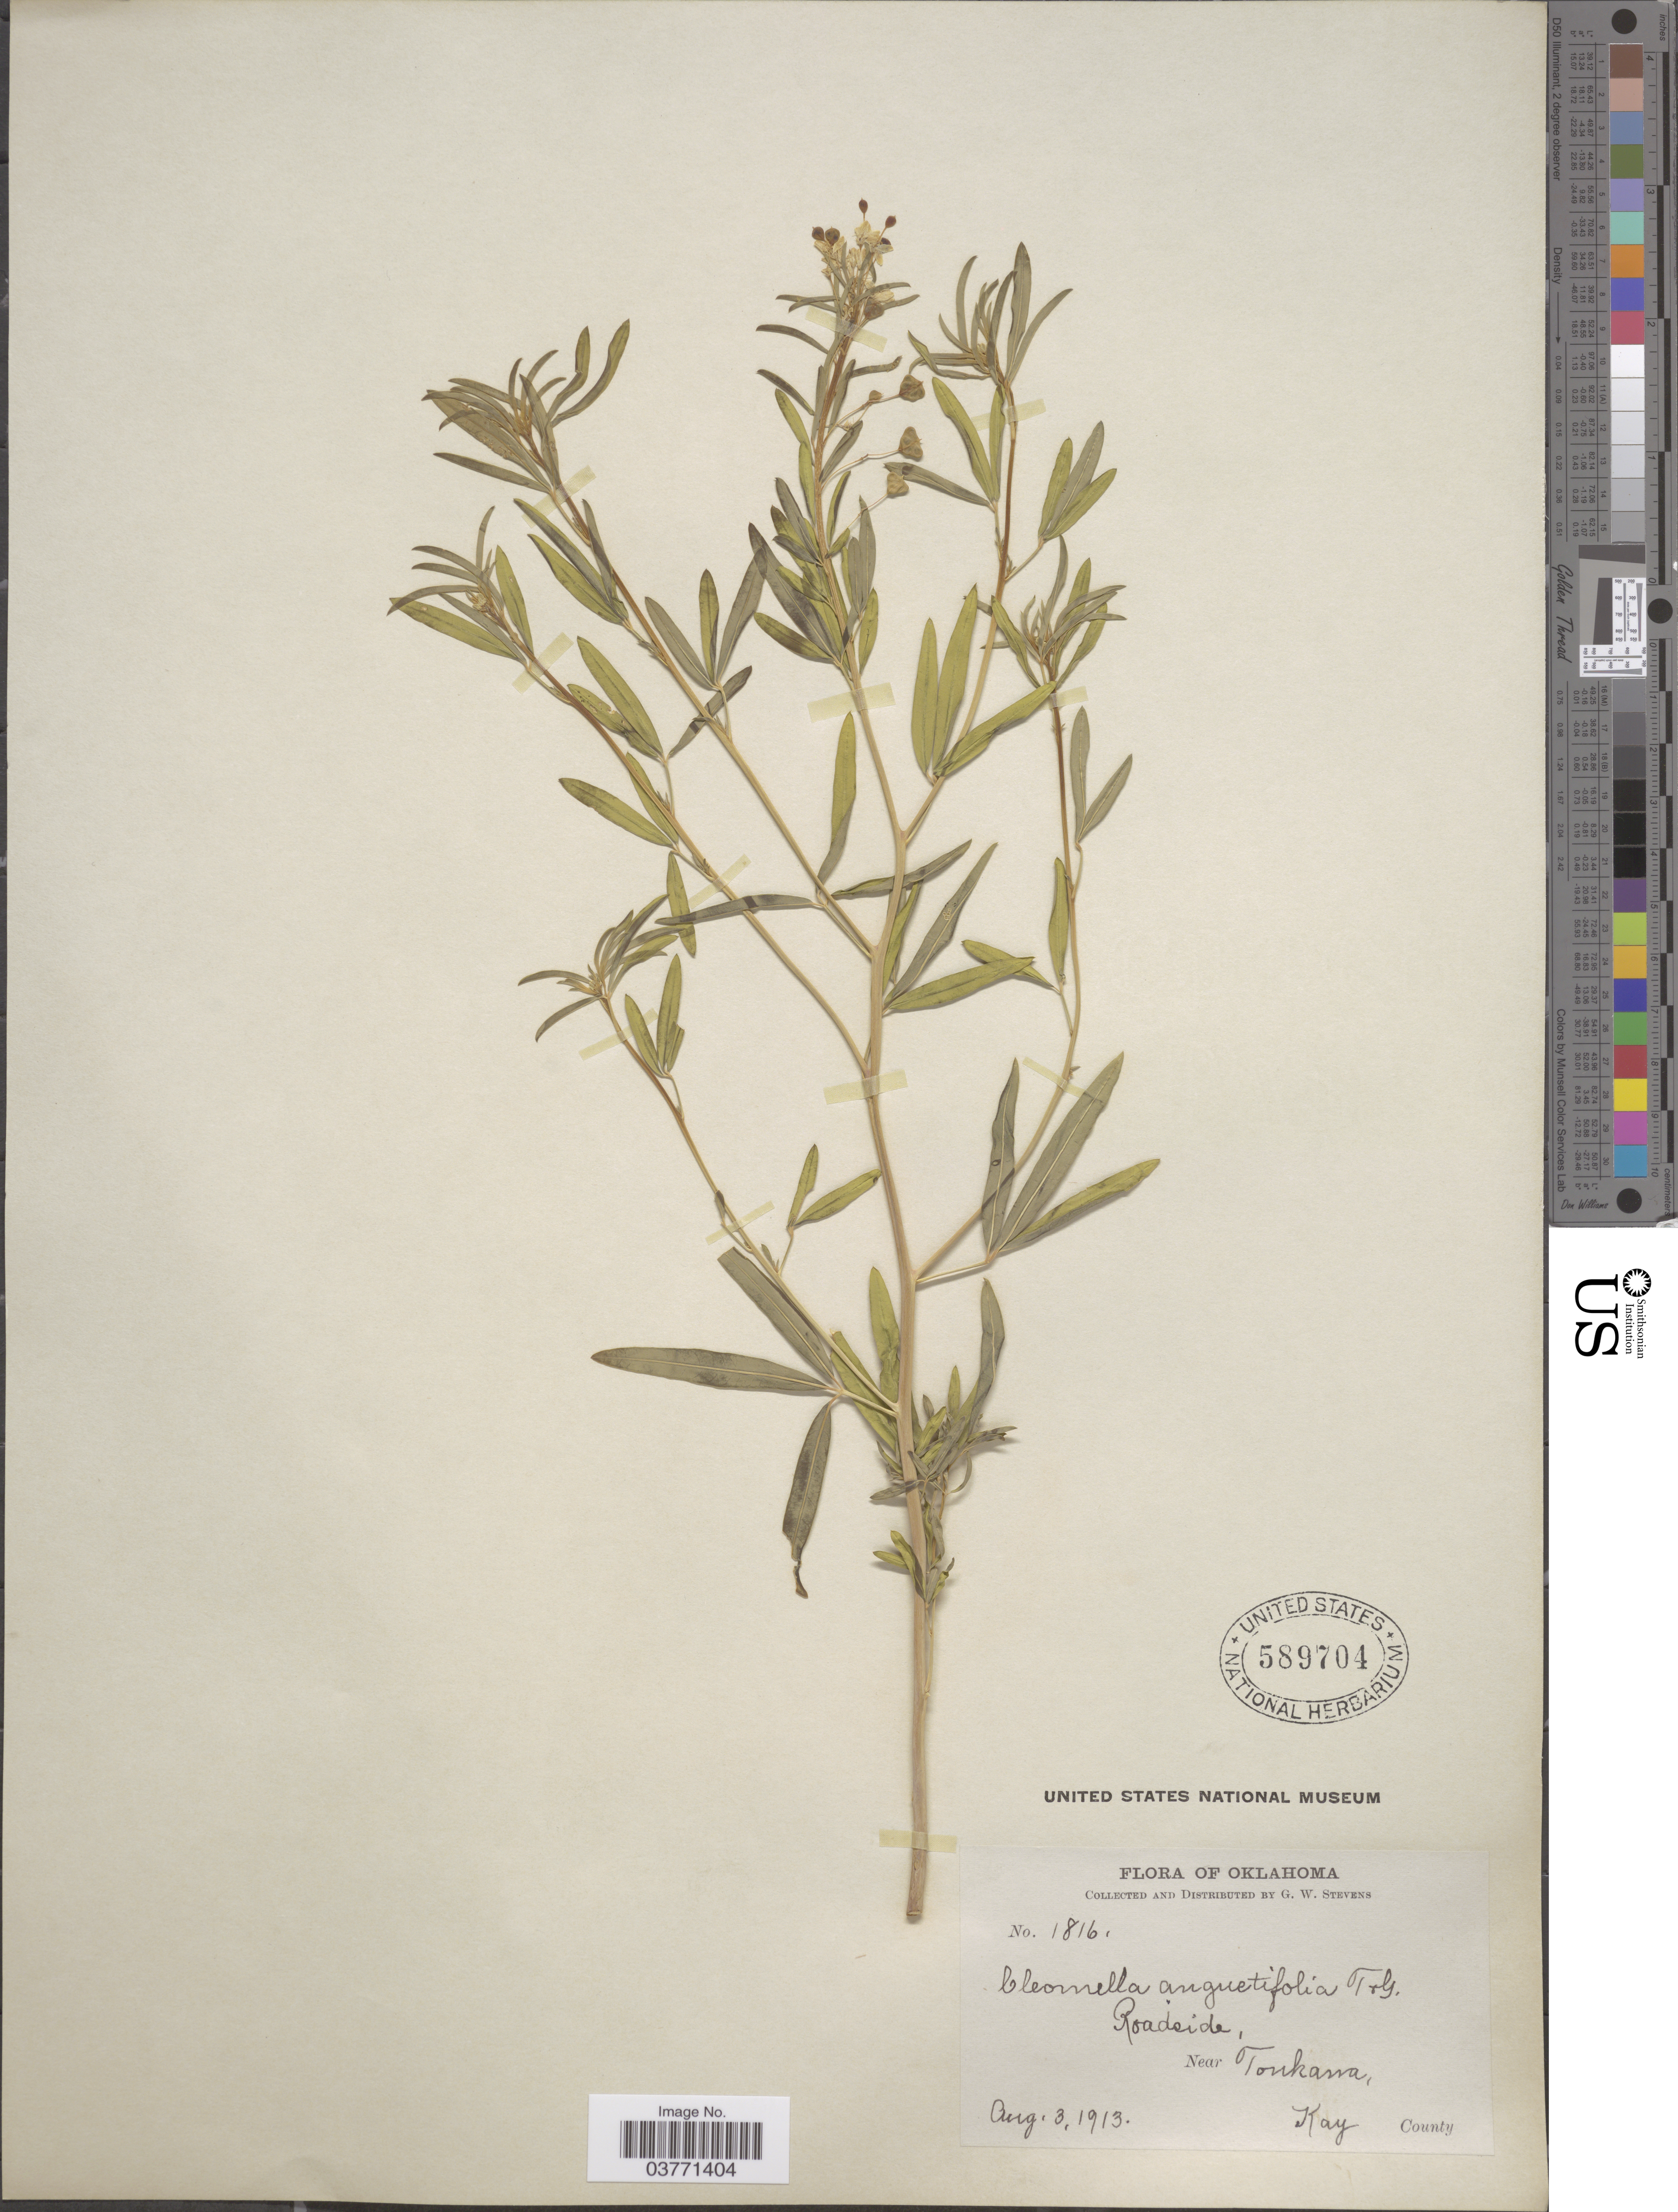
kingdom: Plantae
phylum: Tracheophyta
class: Magnoliopsida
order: Brassicales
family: Cleomaceae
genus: Cleomella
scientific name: Cleomella angustifolia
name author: Torr.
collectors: G. W. Stevens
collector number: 1816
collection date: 1913-08-03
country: United States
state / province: Oklahoma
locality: Roadside, Near Tonkawa, Kay County.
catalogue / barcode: US 859704